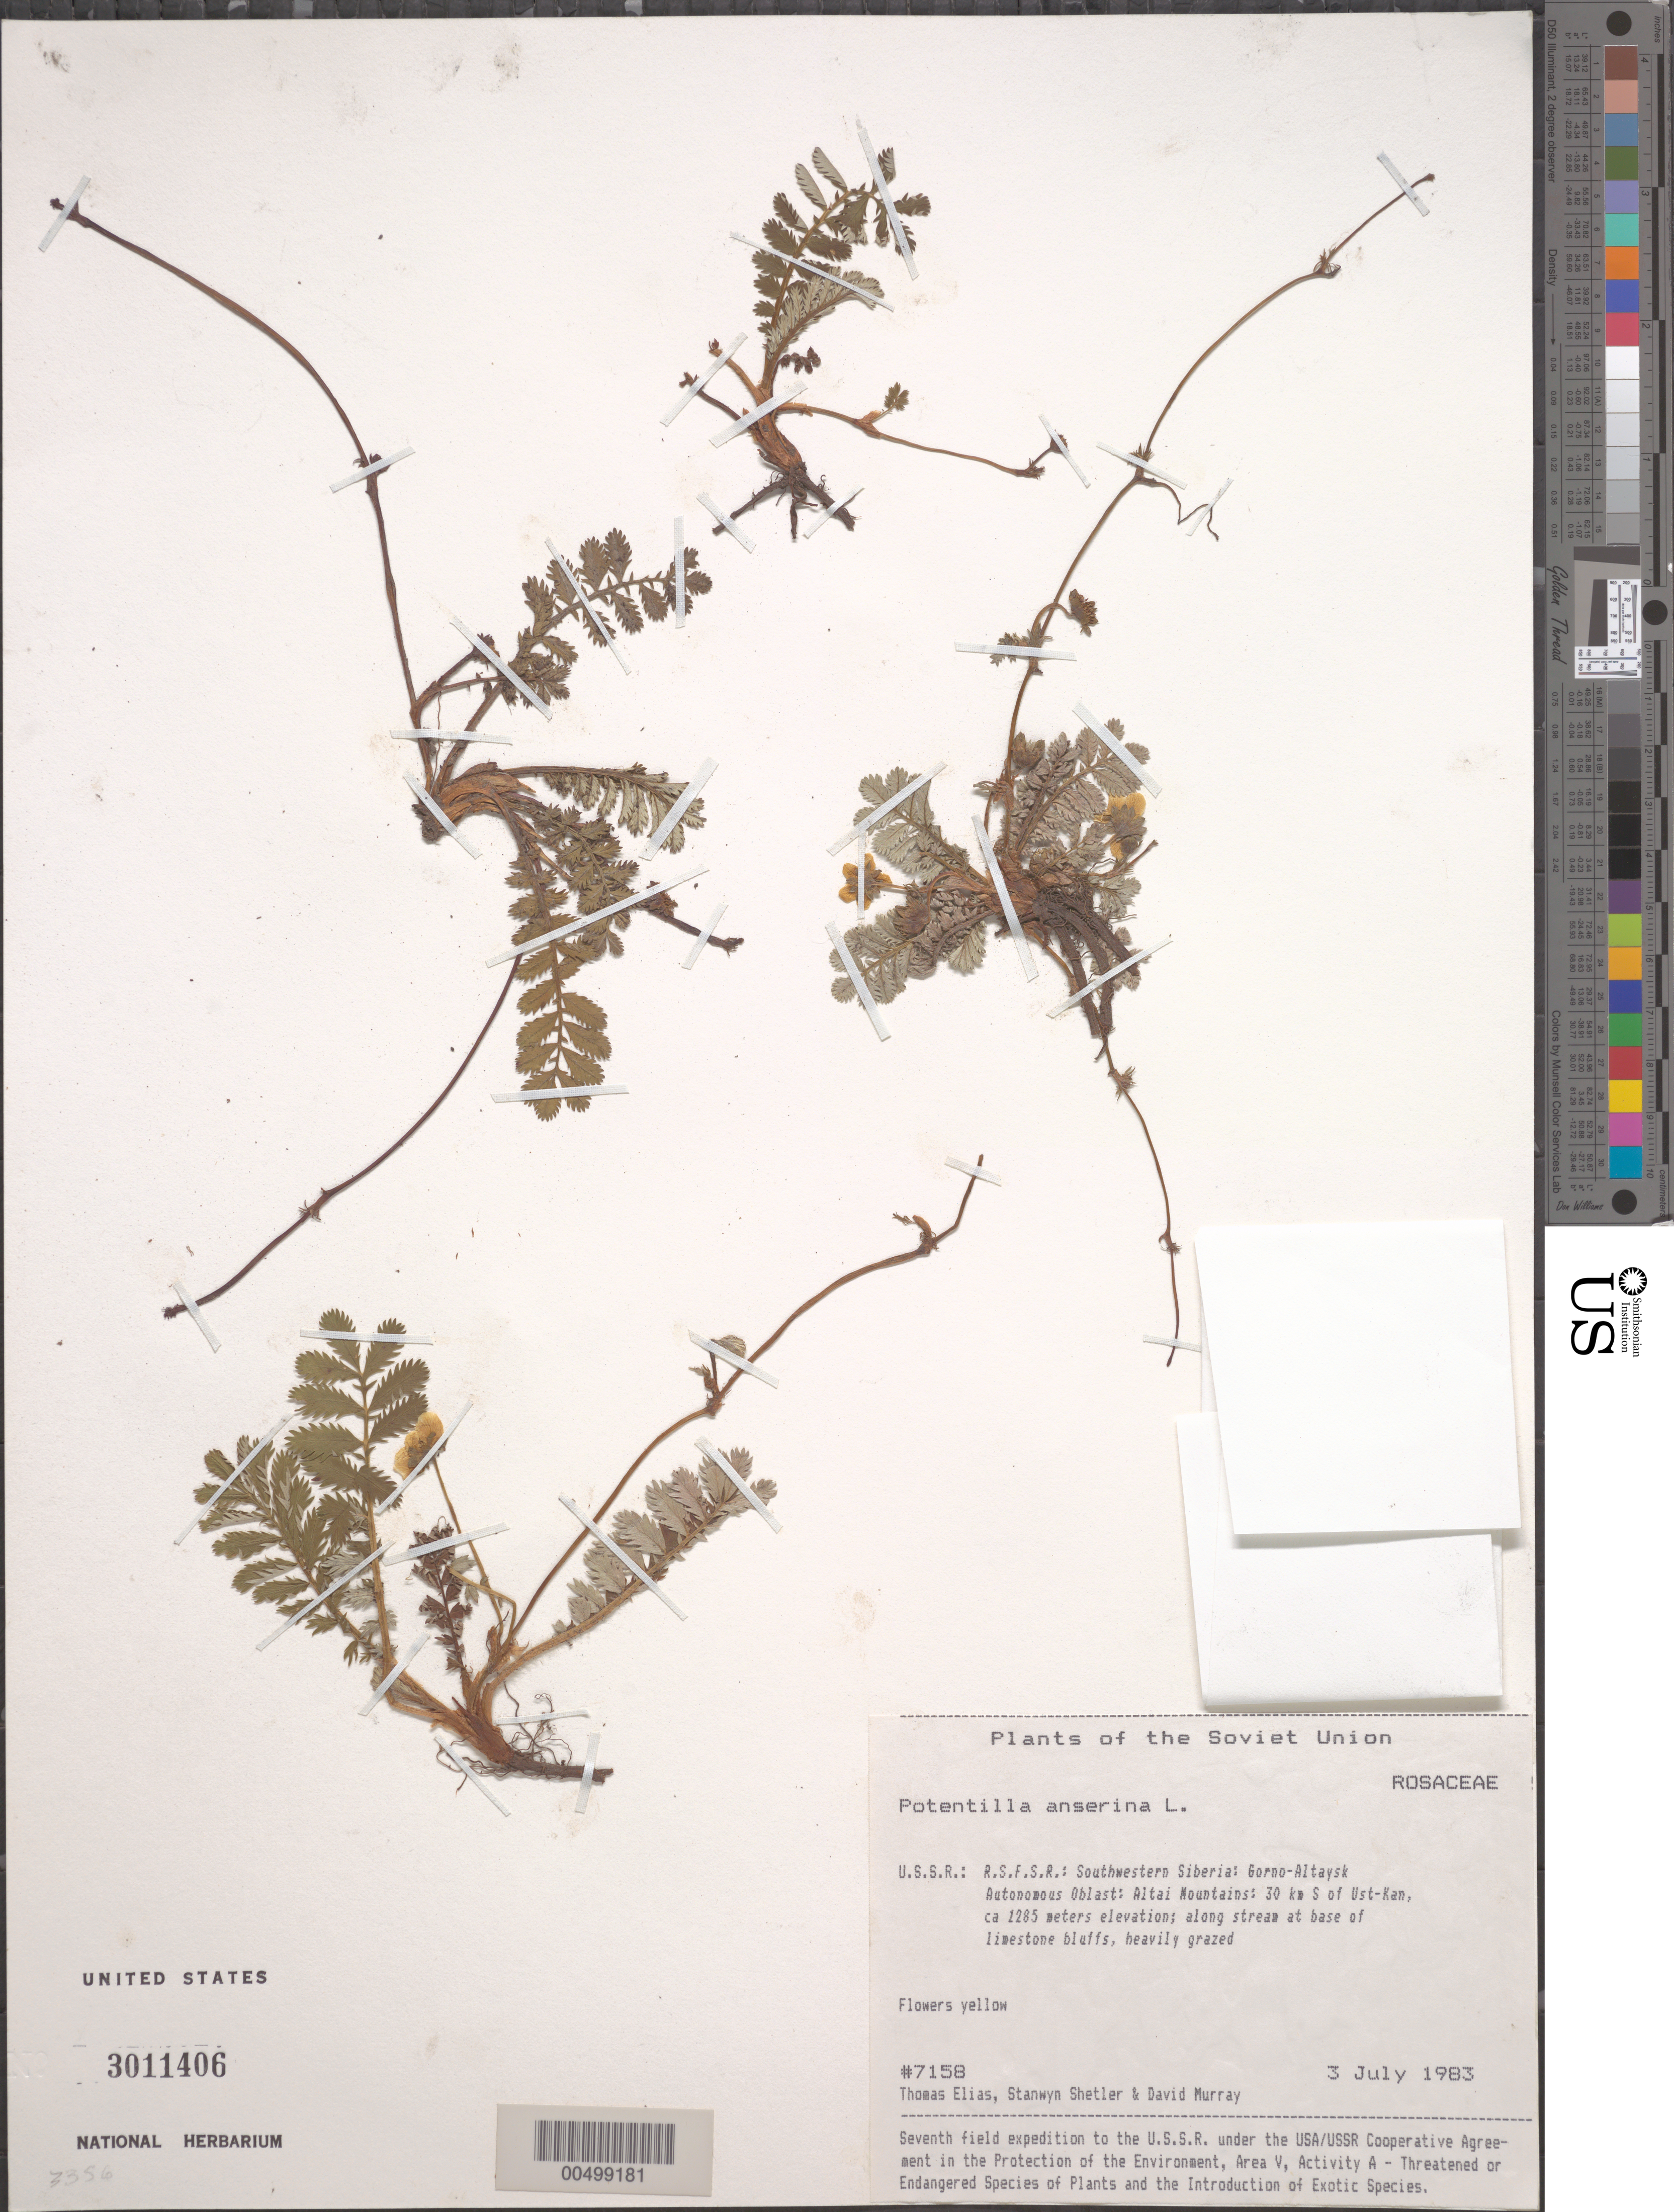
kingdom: Plantae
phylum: Tracheophyta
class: Magnoliopsida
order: Rosales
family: Rosaceae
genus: Argentina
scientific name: Argentina anserina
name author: (L.) Rydb.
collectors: T. Elias, S. Shetler & D. F. Murray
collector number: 7158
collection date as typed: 03 Jul 1983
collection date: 1983-07-03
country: Russian Federation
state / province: Altai Republic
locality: Altai Mountains, 30 km S of Ust-Kan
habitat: along stream at base of limestone bluffs, heavily grazed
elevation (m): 1285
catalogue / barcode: US 3011406